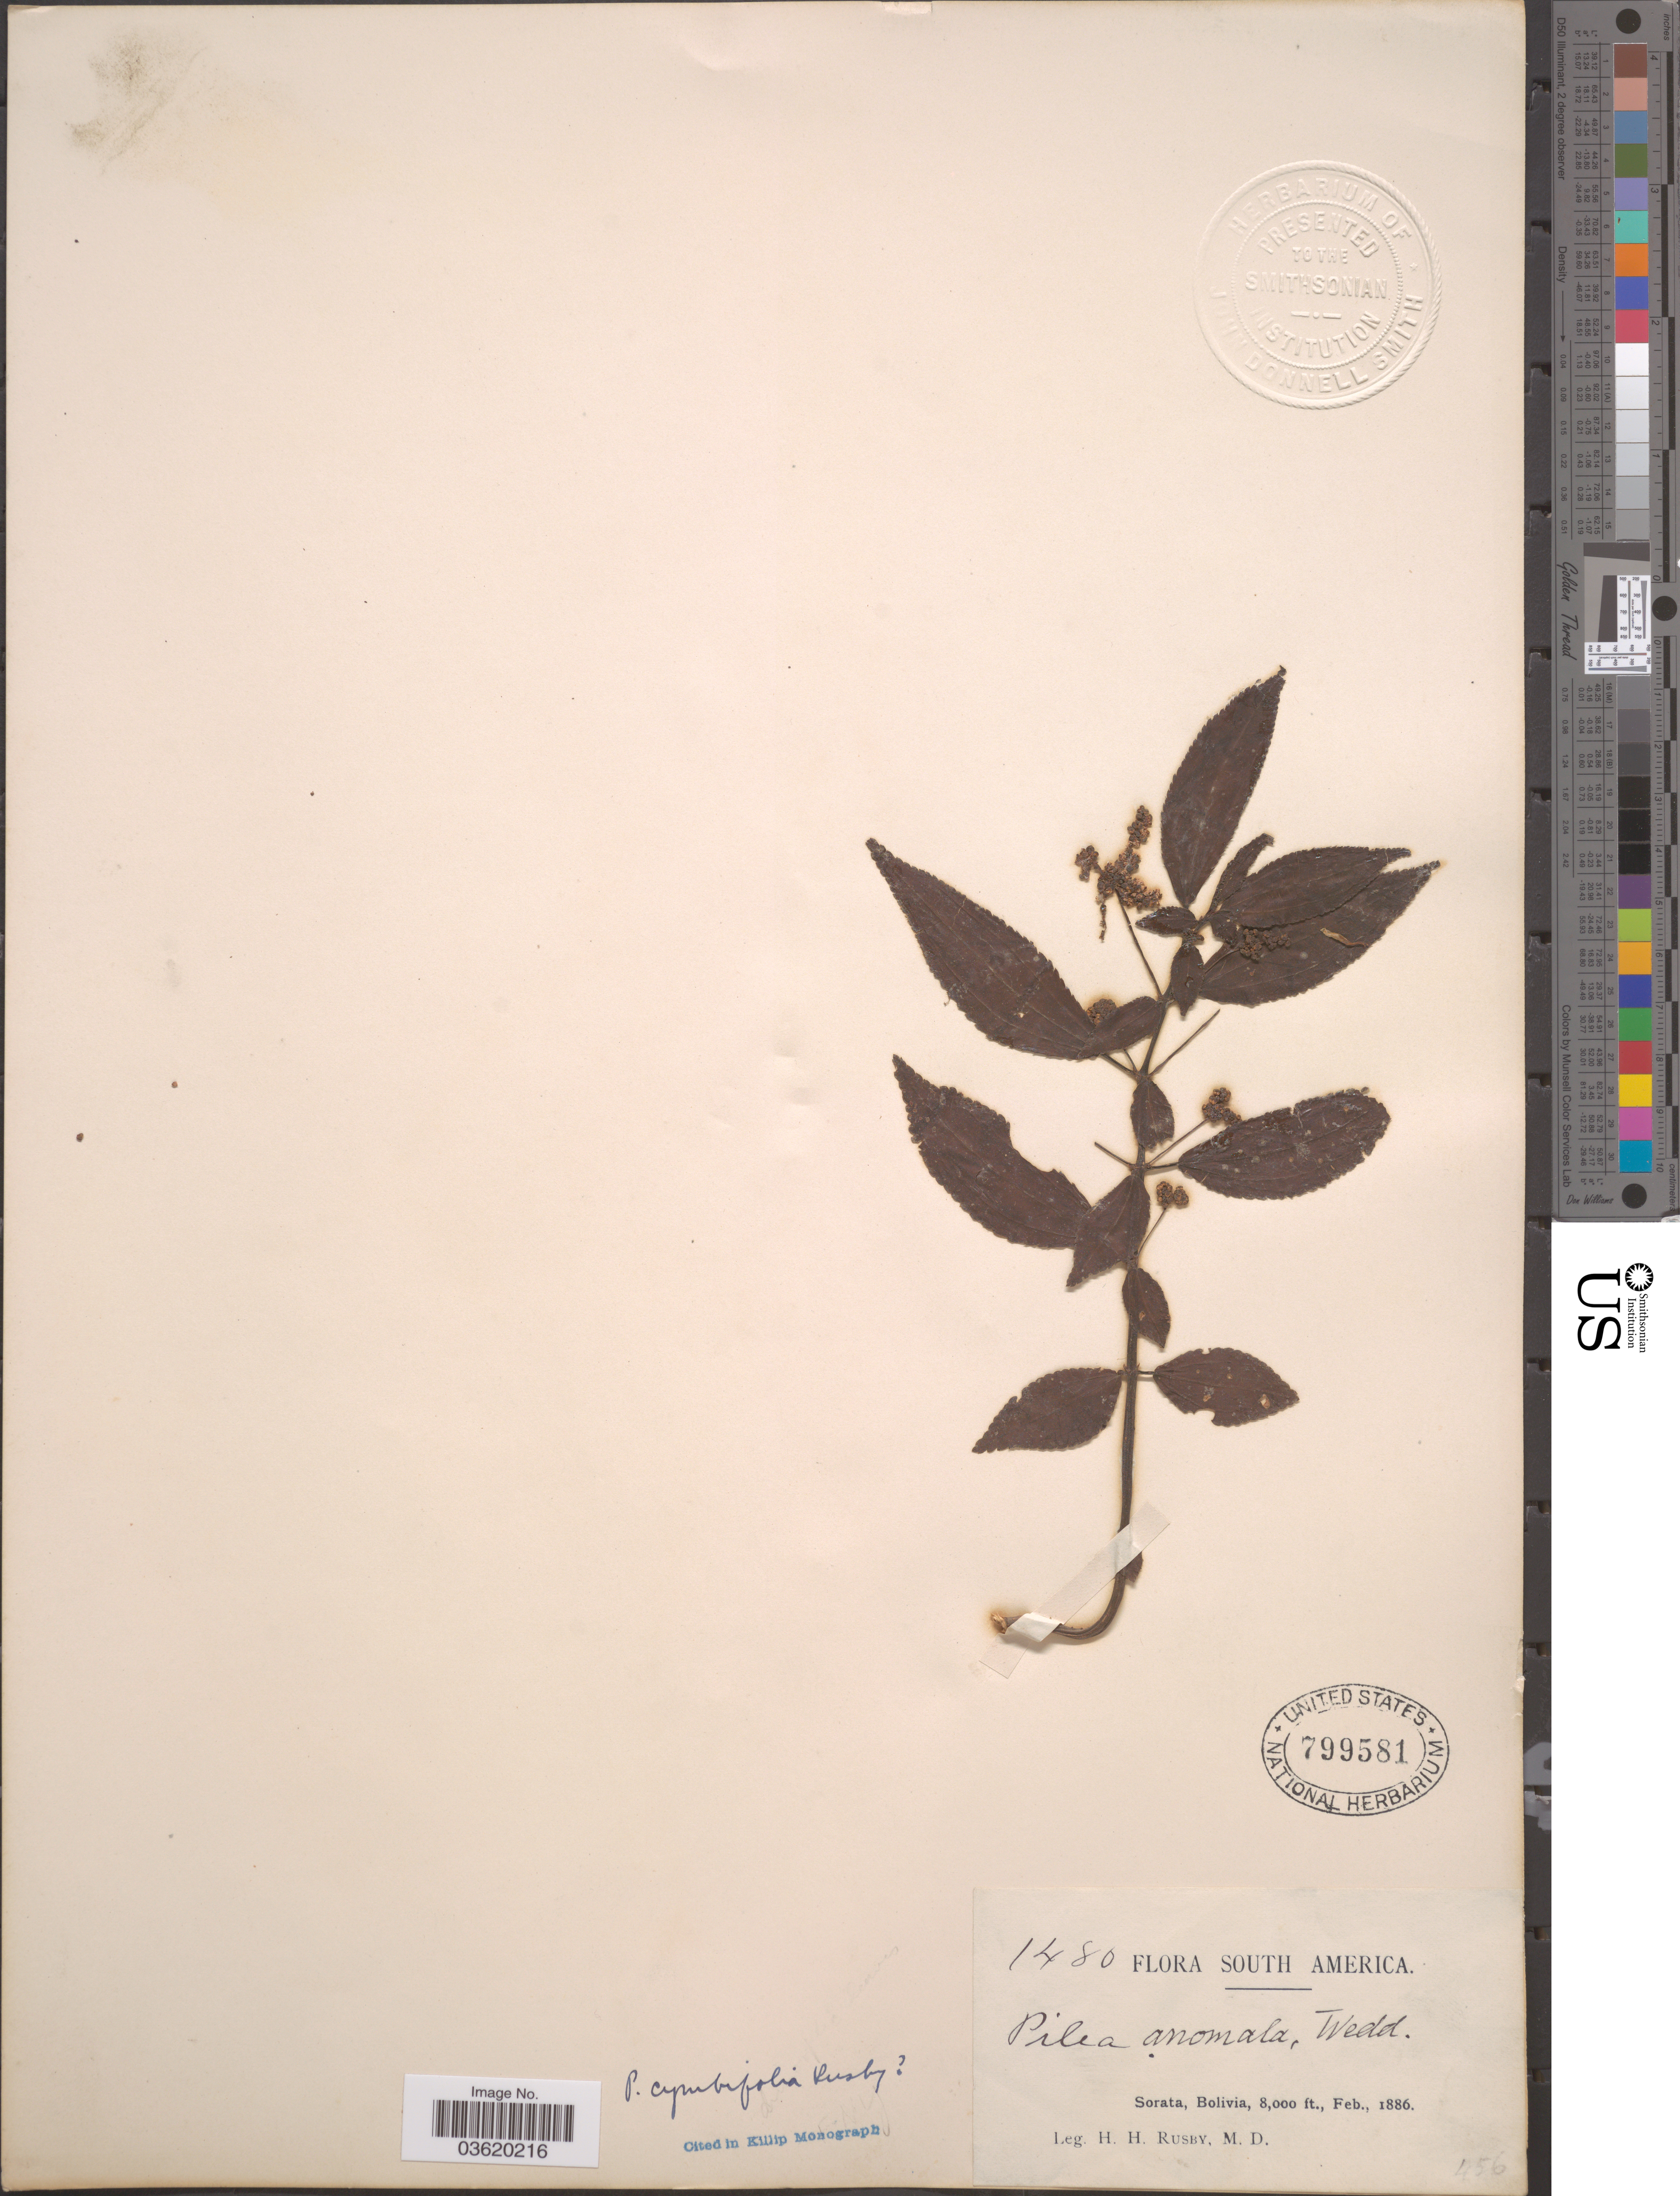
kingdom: Plantae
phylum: Tracheophyta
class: Magnoliopsida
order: Rosales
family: Urticaceae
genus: Pilea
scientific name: Pilea cymbifolia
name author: Rusby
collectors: H. H. Rusby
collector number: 1480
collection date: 1886-02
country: Bolivia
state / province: La Páz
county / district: Larecaja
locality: Sorata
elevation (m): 2438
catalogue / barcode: US 799581